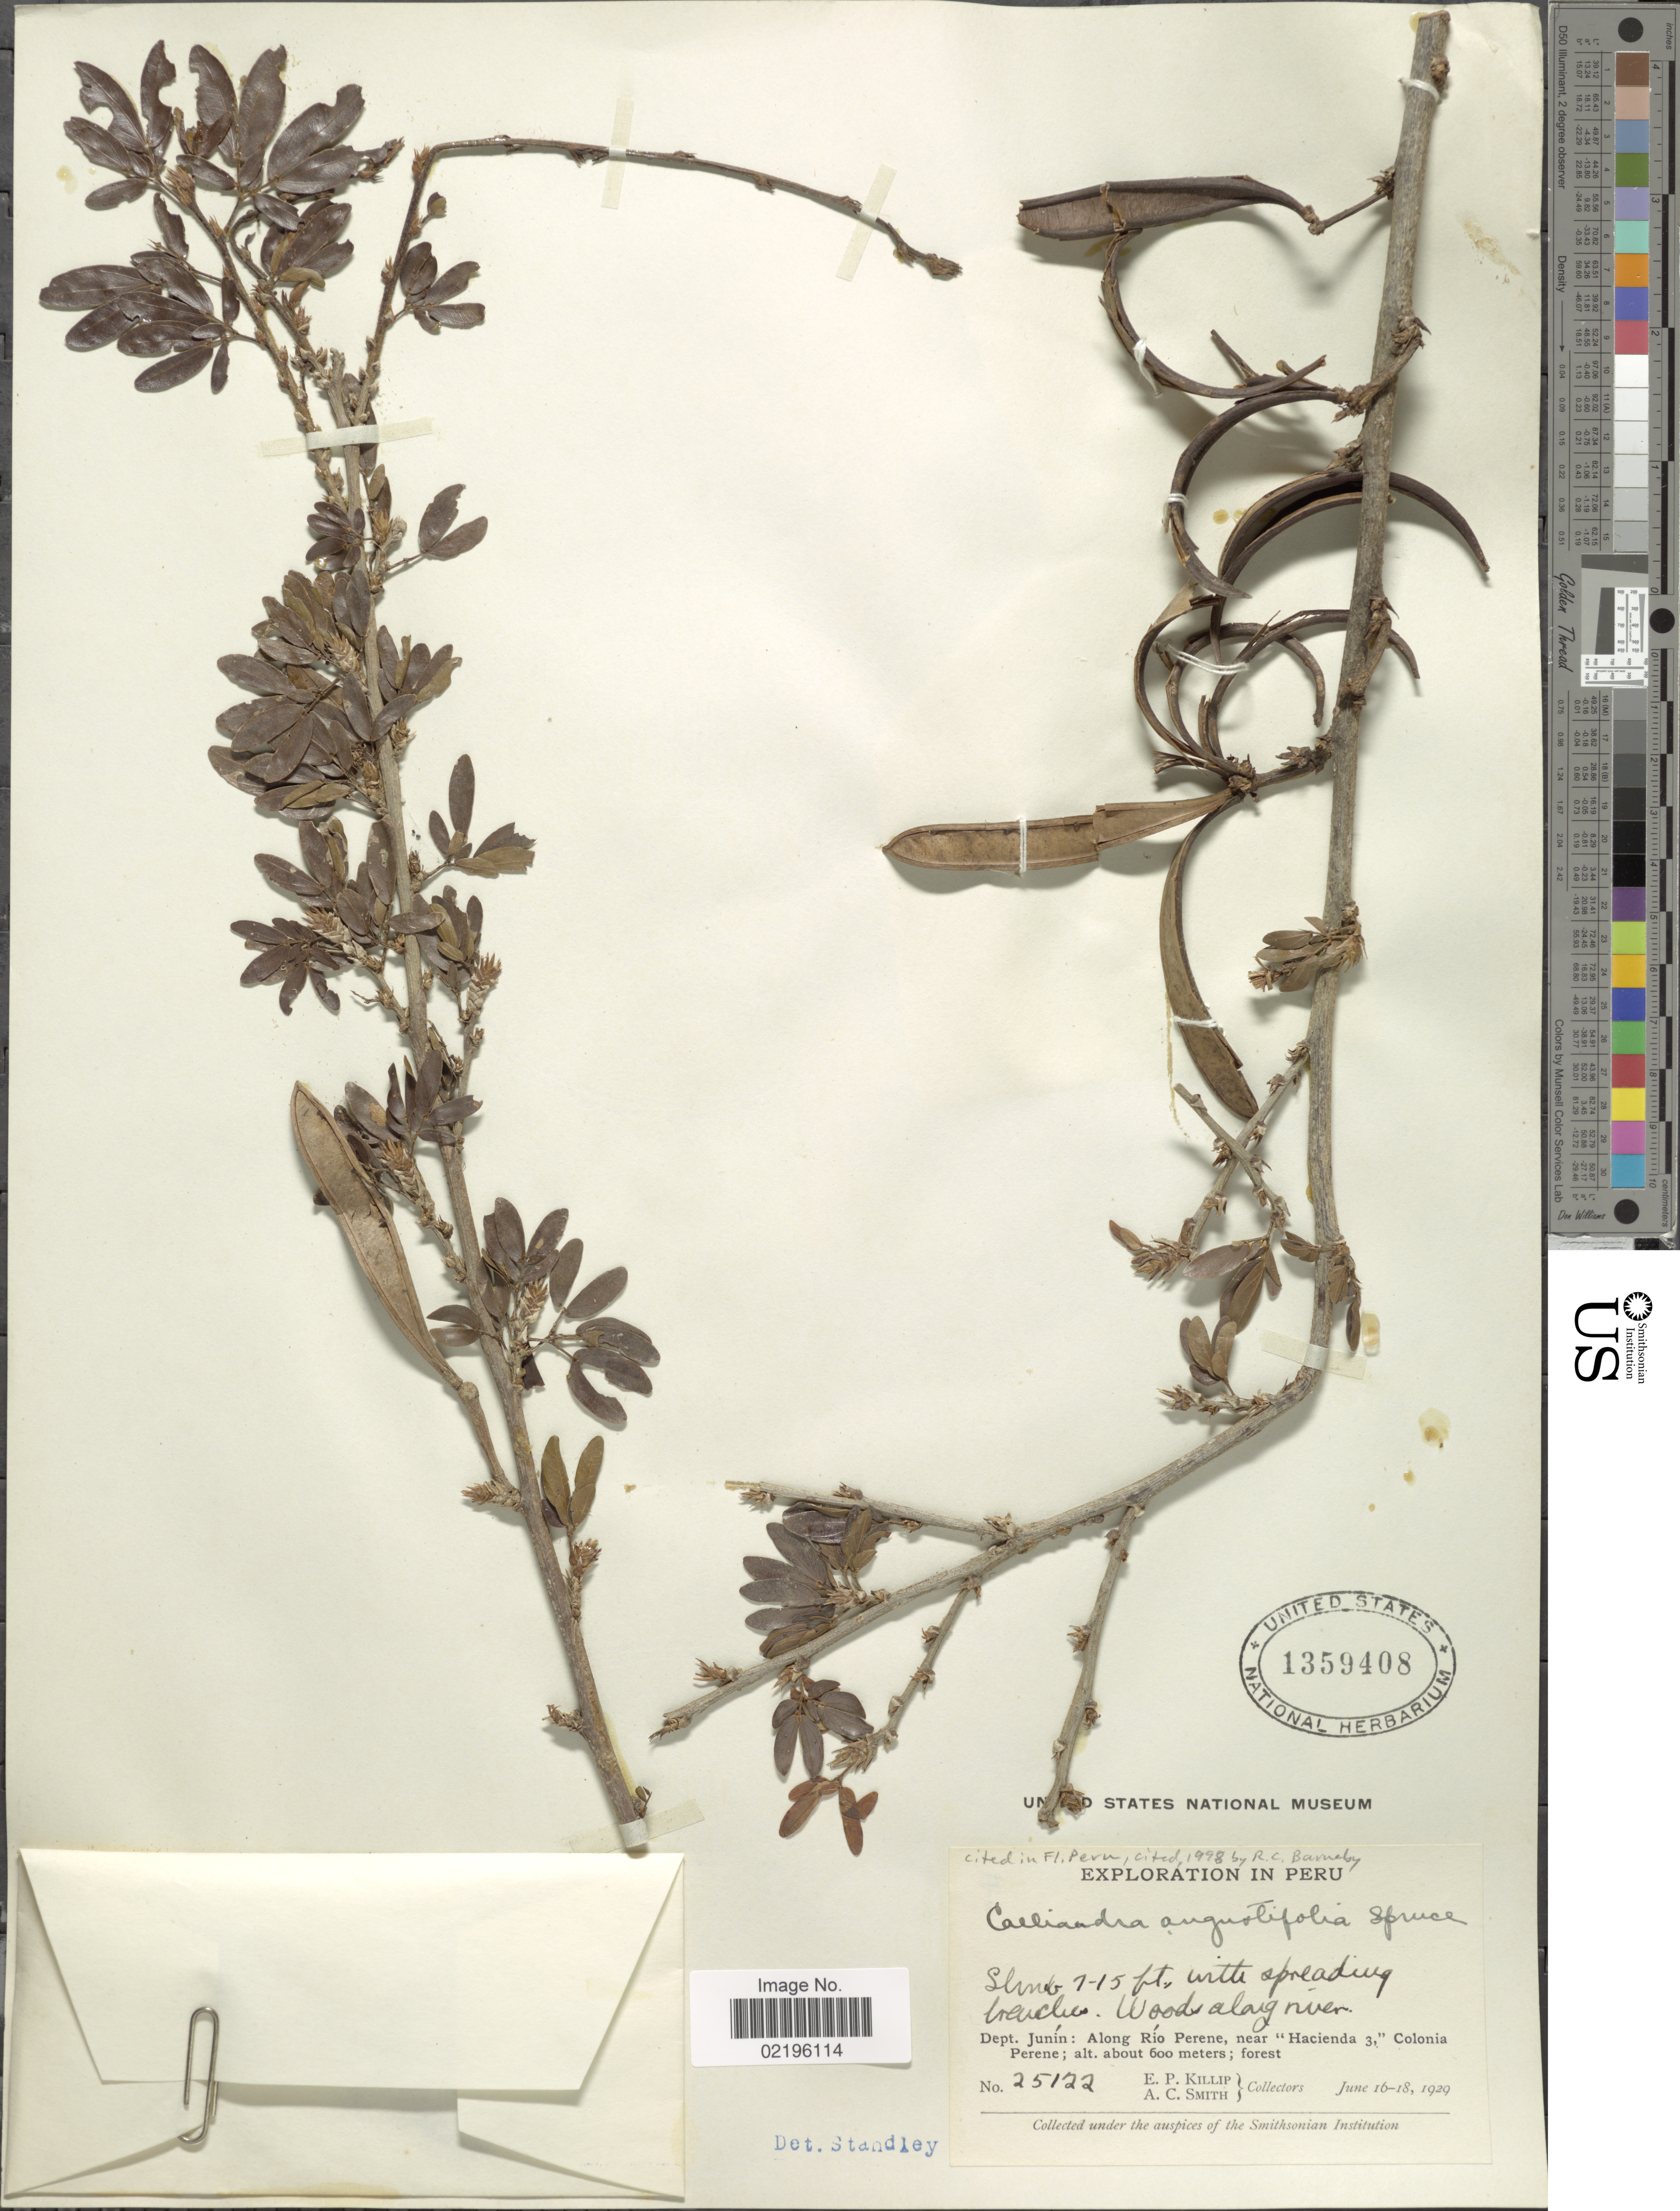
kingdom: Plantae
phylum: Tracheophyta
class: Magnoliopsida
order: Fabales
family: Fabaceae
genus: Calliandra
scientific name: Calliandra angustifolia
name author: Spruce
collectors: E. P. Killip & A. C. Smith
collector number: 25122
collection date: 1929-07-16/1929-07-18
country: Peru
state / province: Junín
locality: Dept. Junin: Along Rio Perene, near "Hacienda 3." Colonia Perene; forest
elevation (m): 600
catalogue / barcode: US 1359408